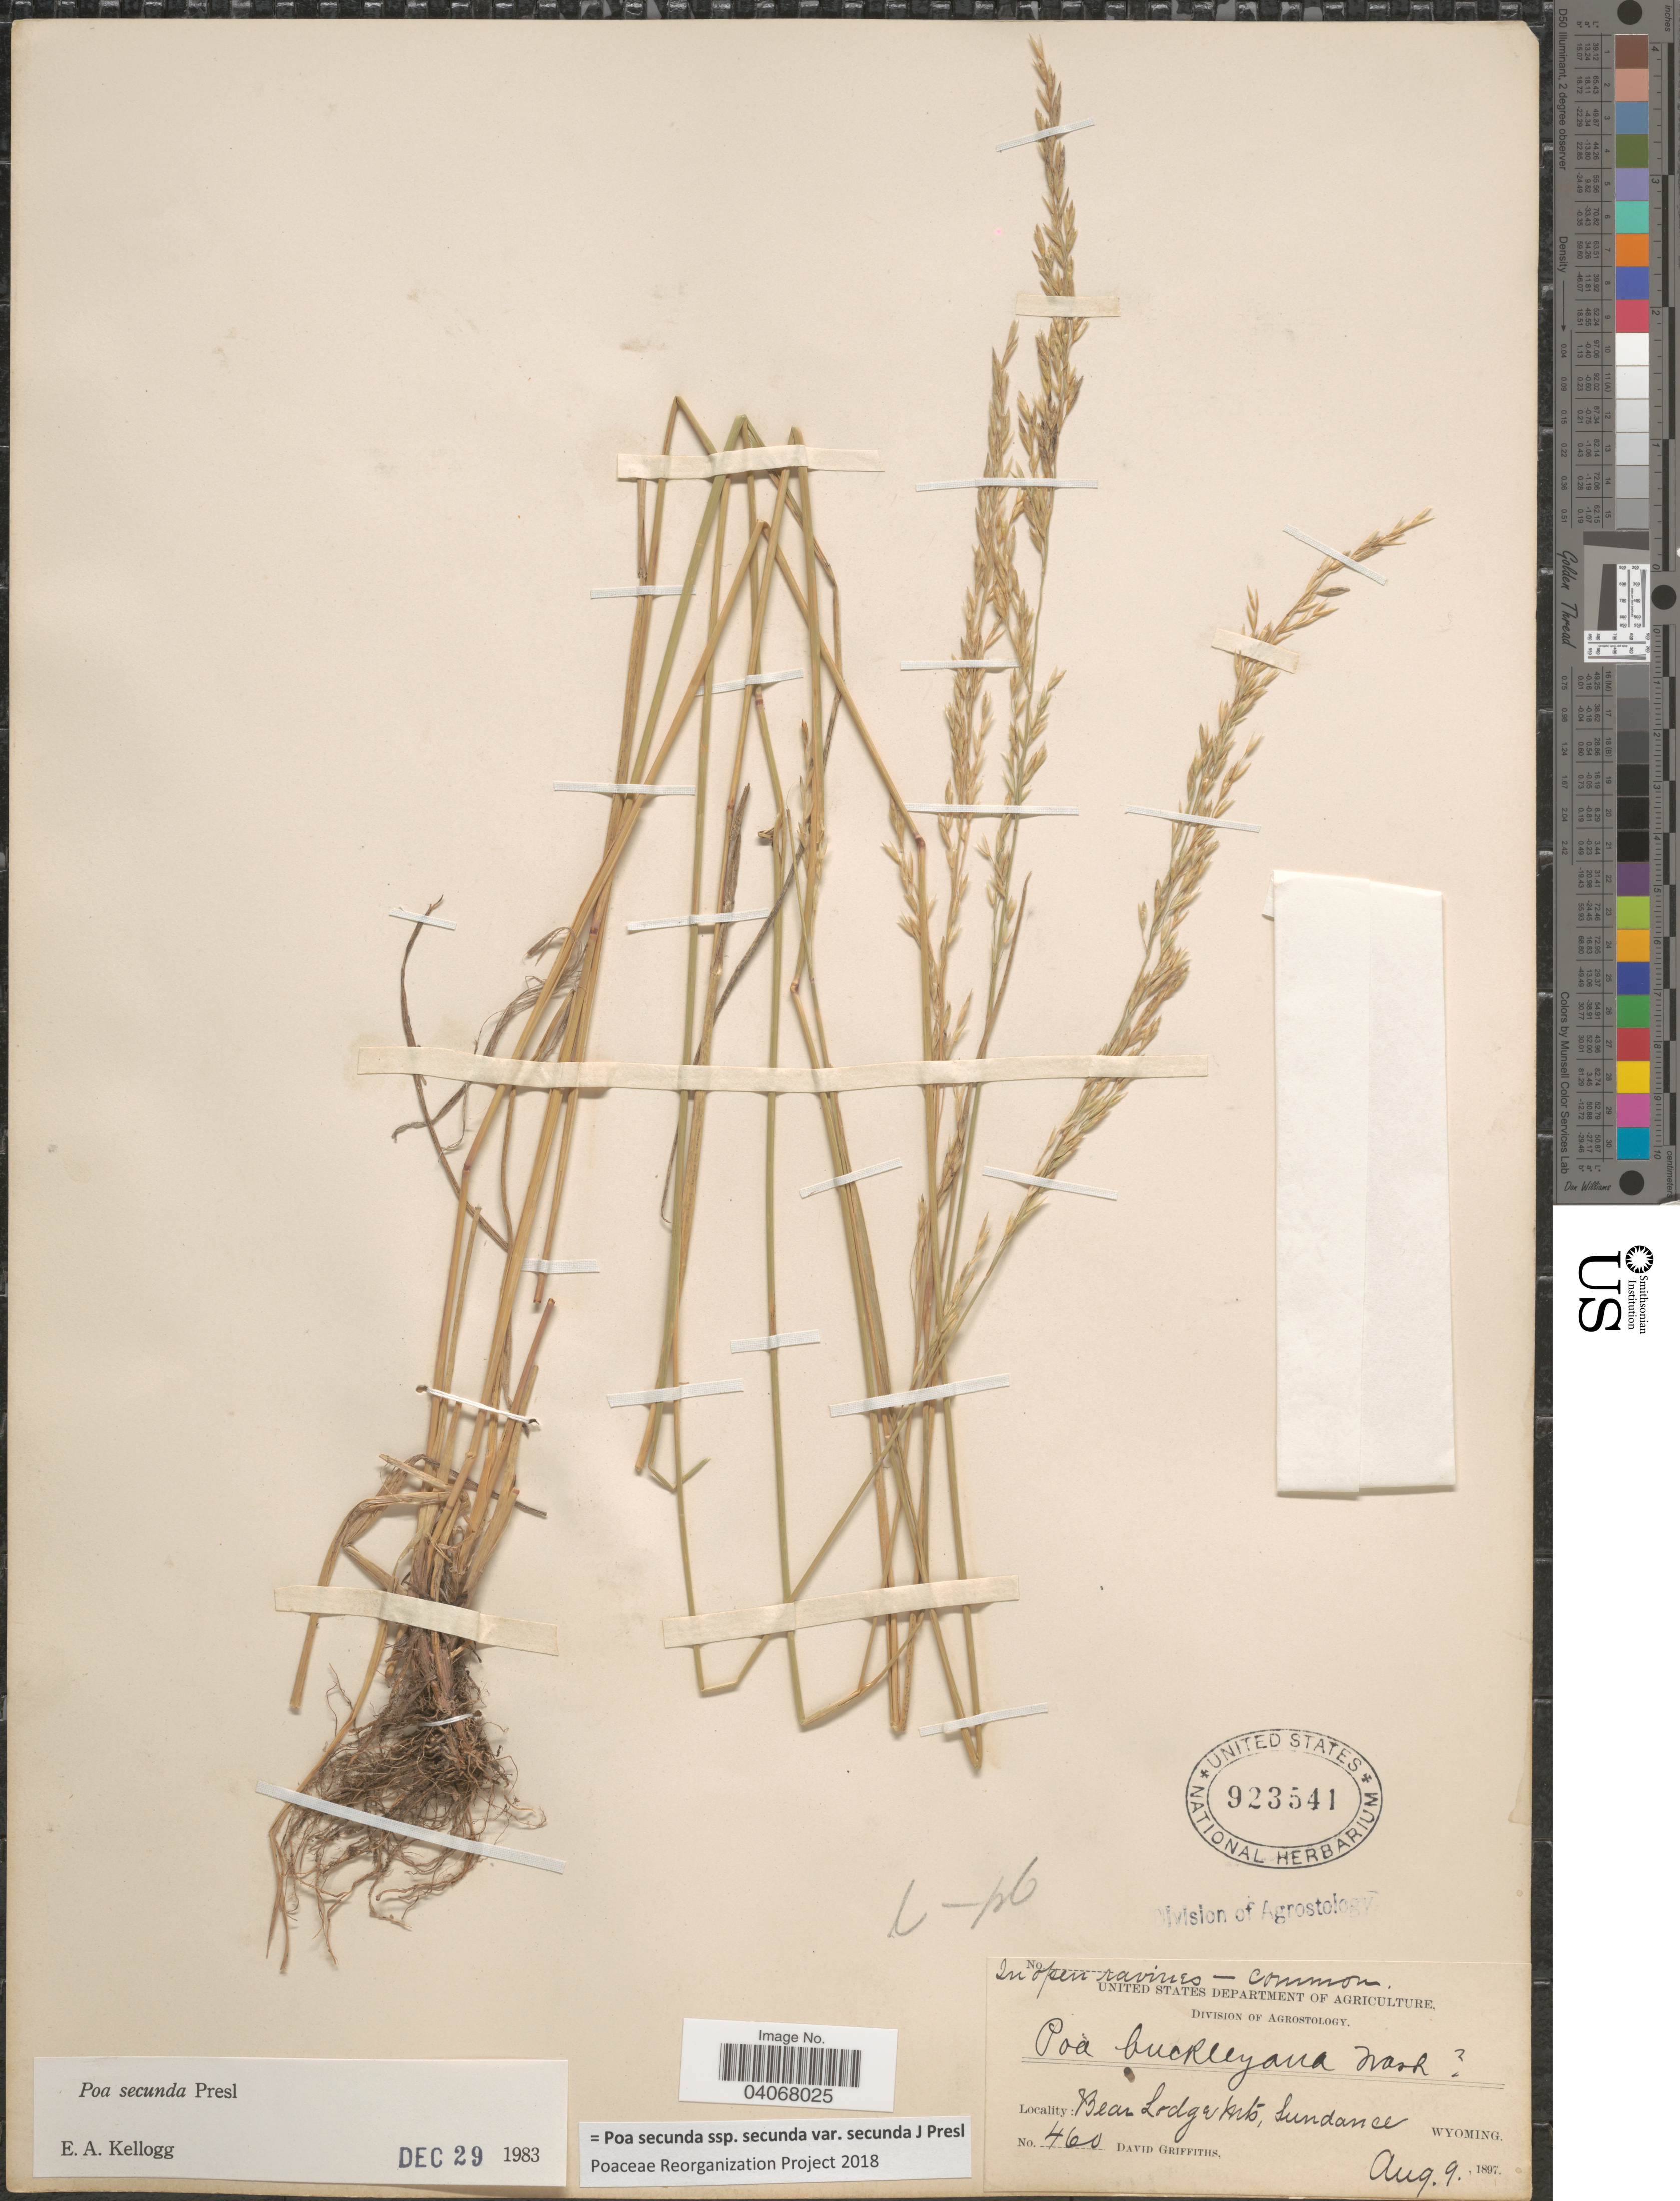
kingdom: Plantae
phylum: Tracheophyta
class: Liliopsida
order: Poales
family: Poaceae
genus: Poa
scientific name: Poa secunda subsp. secunda var. secunda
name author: J. Presl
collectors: D. Griffiths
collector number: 460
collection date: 1897-08-09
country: United States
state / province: Wyoming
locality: In open ravines. Bear Lodge Mts, Sundance.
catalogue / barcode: US 923541